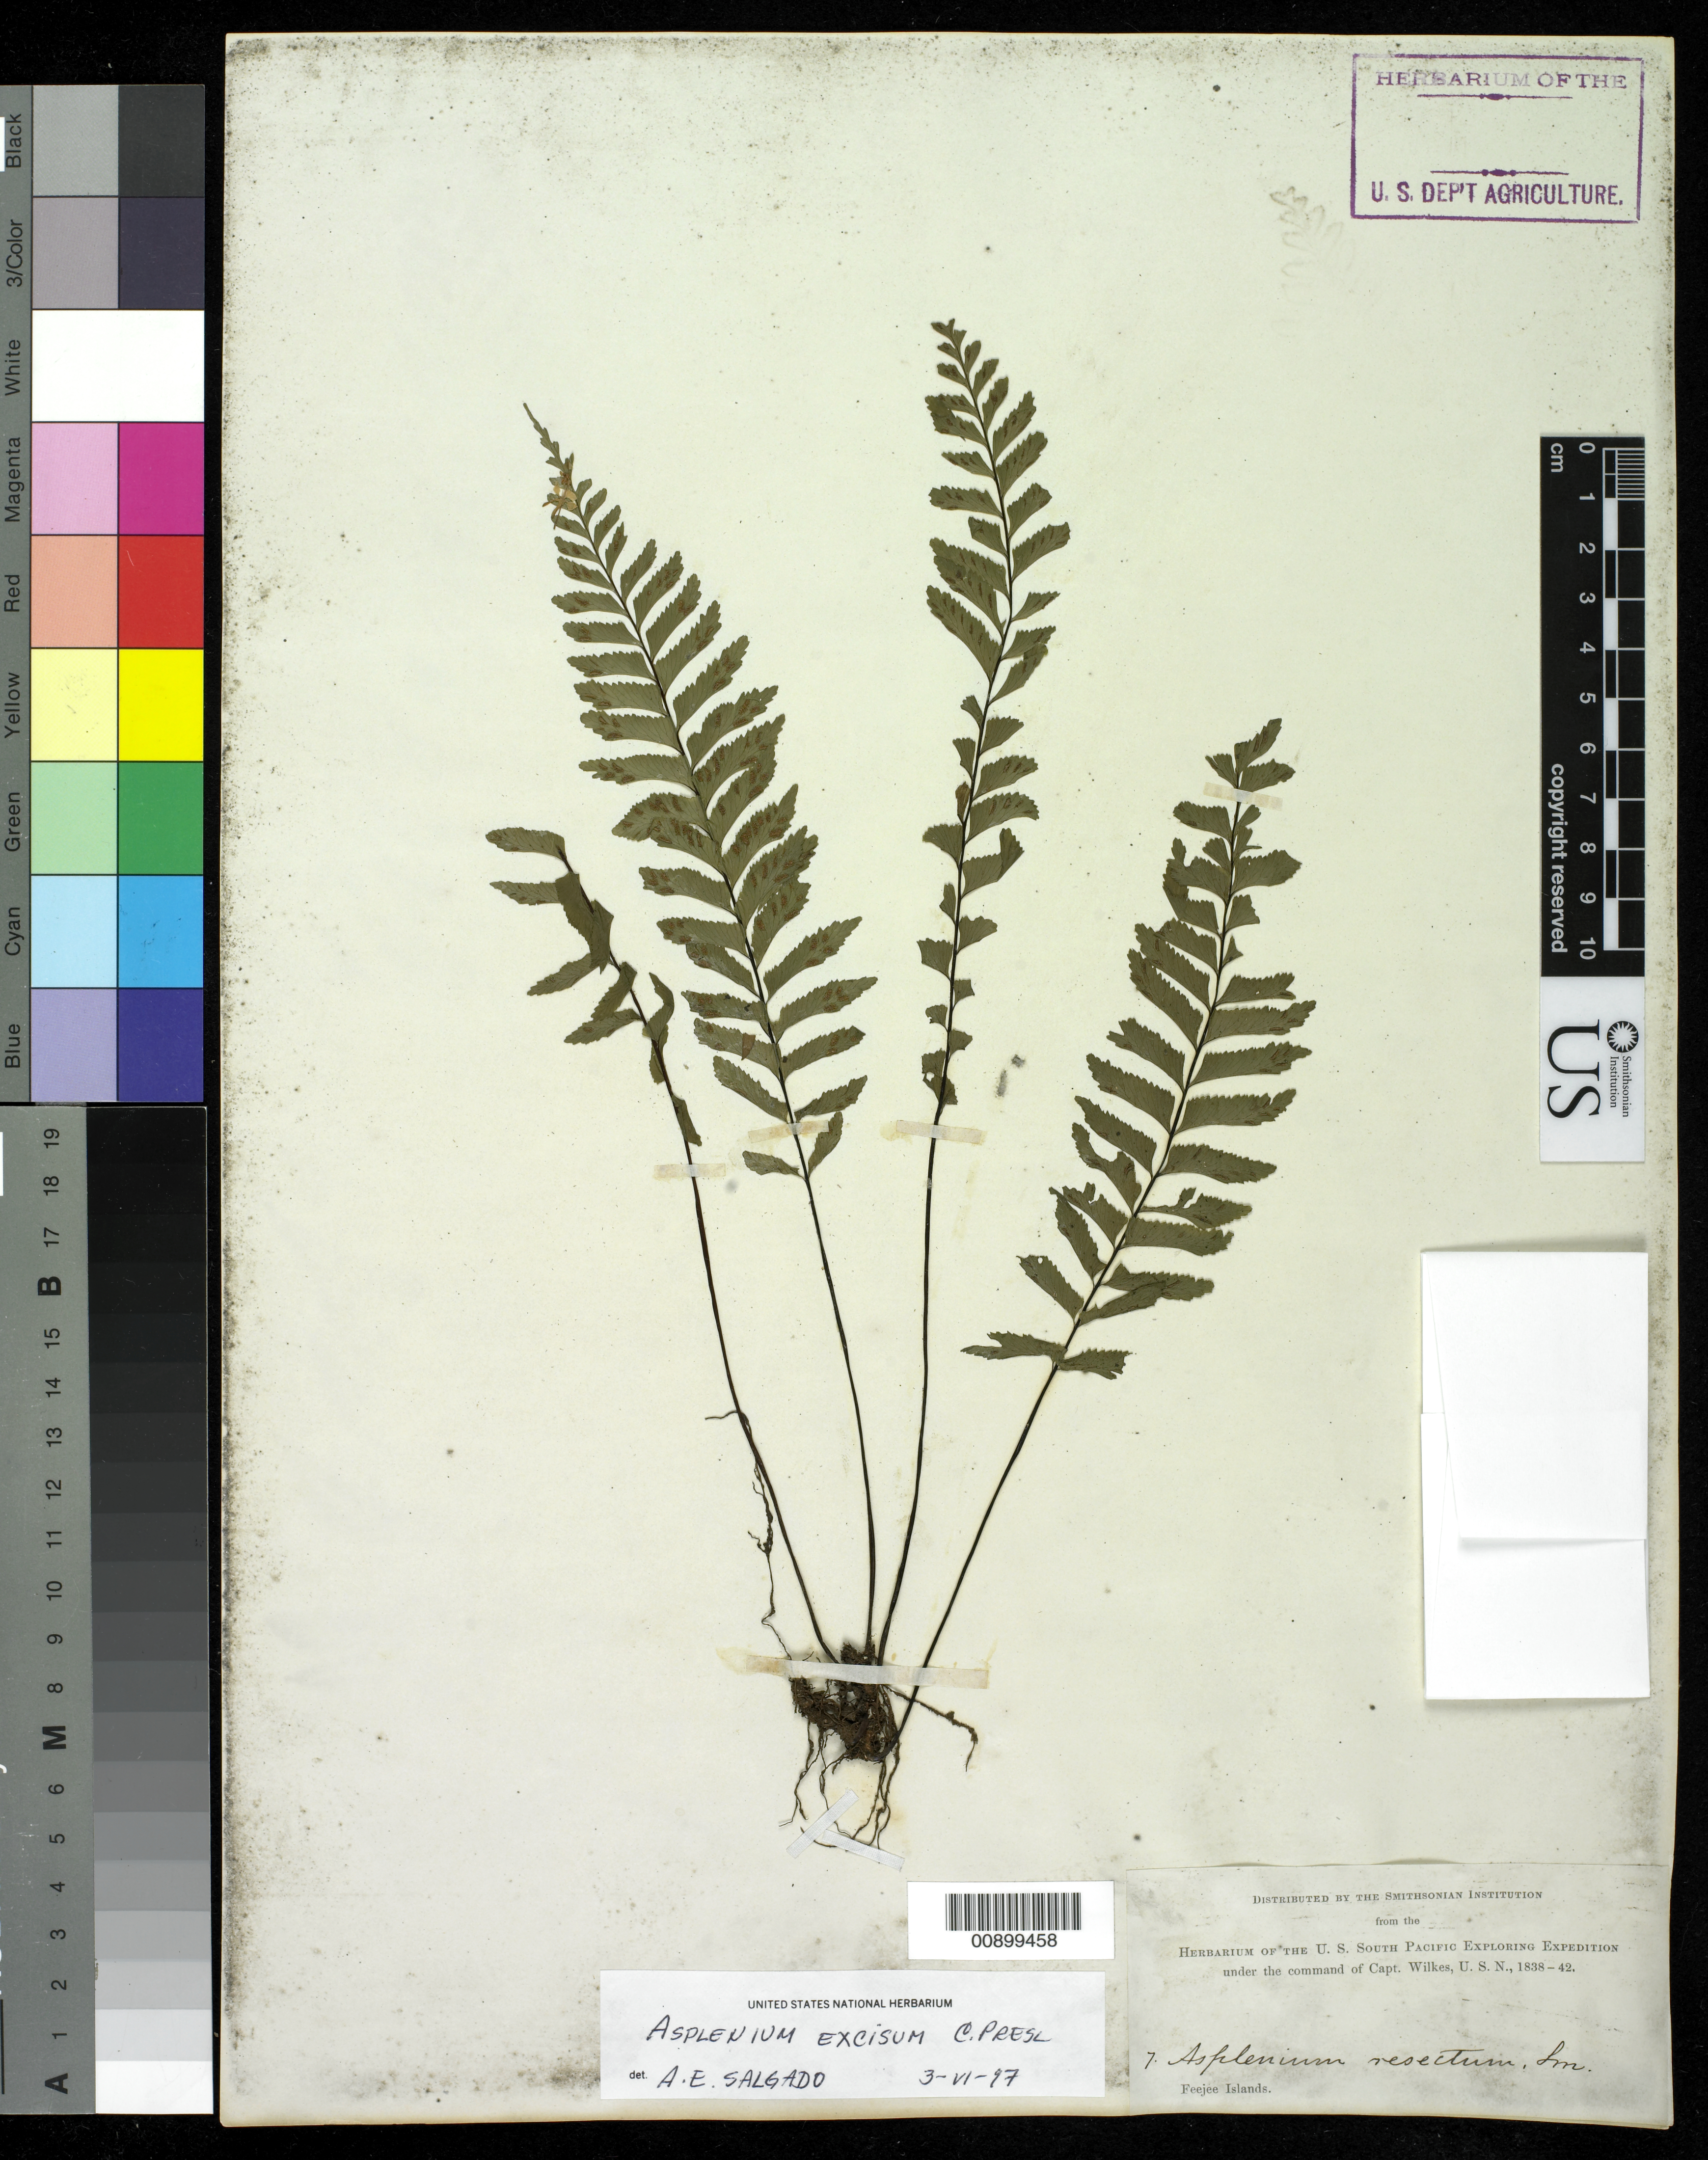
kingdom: Plantae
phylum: Tracheophyta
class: Polypodiopsida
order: Polypodiales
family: Aspleniaceae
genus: Hymenasplenium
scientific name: Hymenasplenium unilaterale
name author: (Lam.) Hayata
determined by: Smith, Alan R., (UC)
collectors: Wilkes Explor. Exped.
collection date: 1838/1842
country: Fiji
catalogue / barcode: US 98746